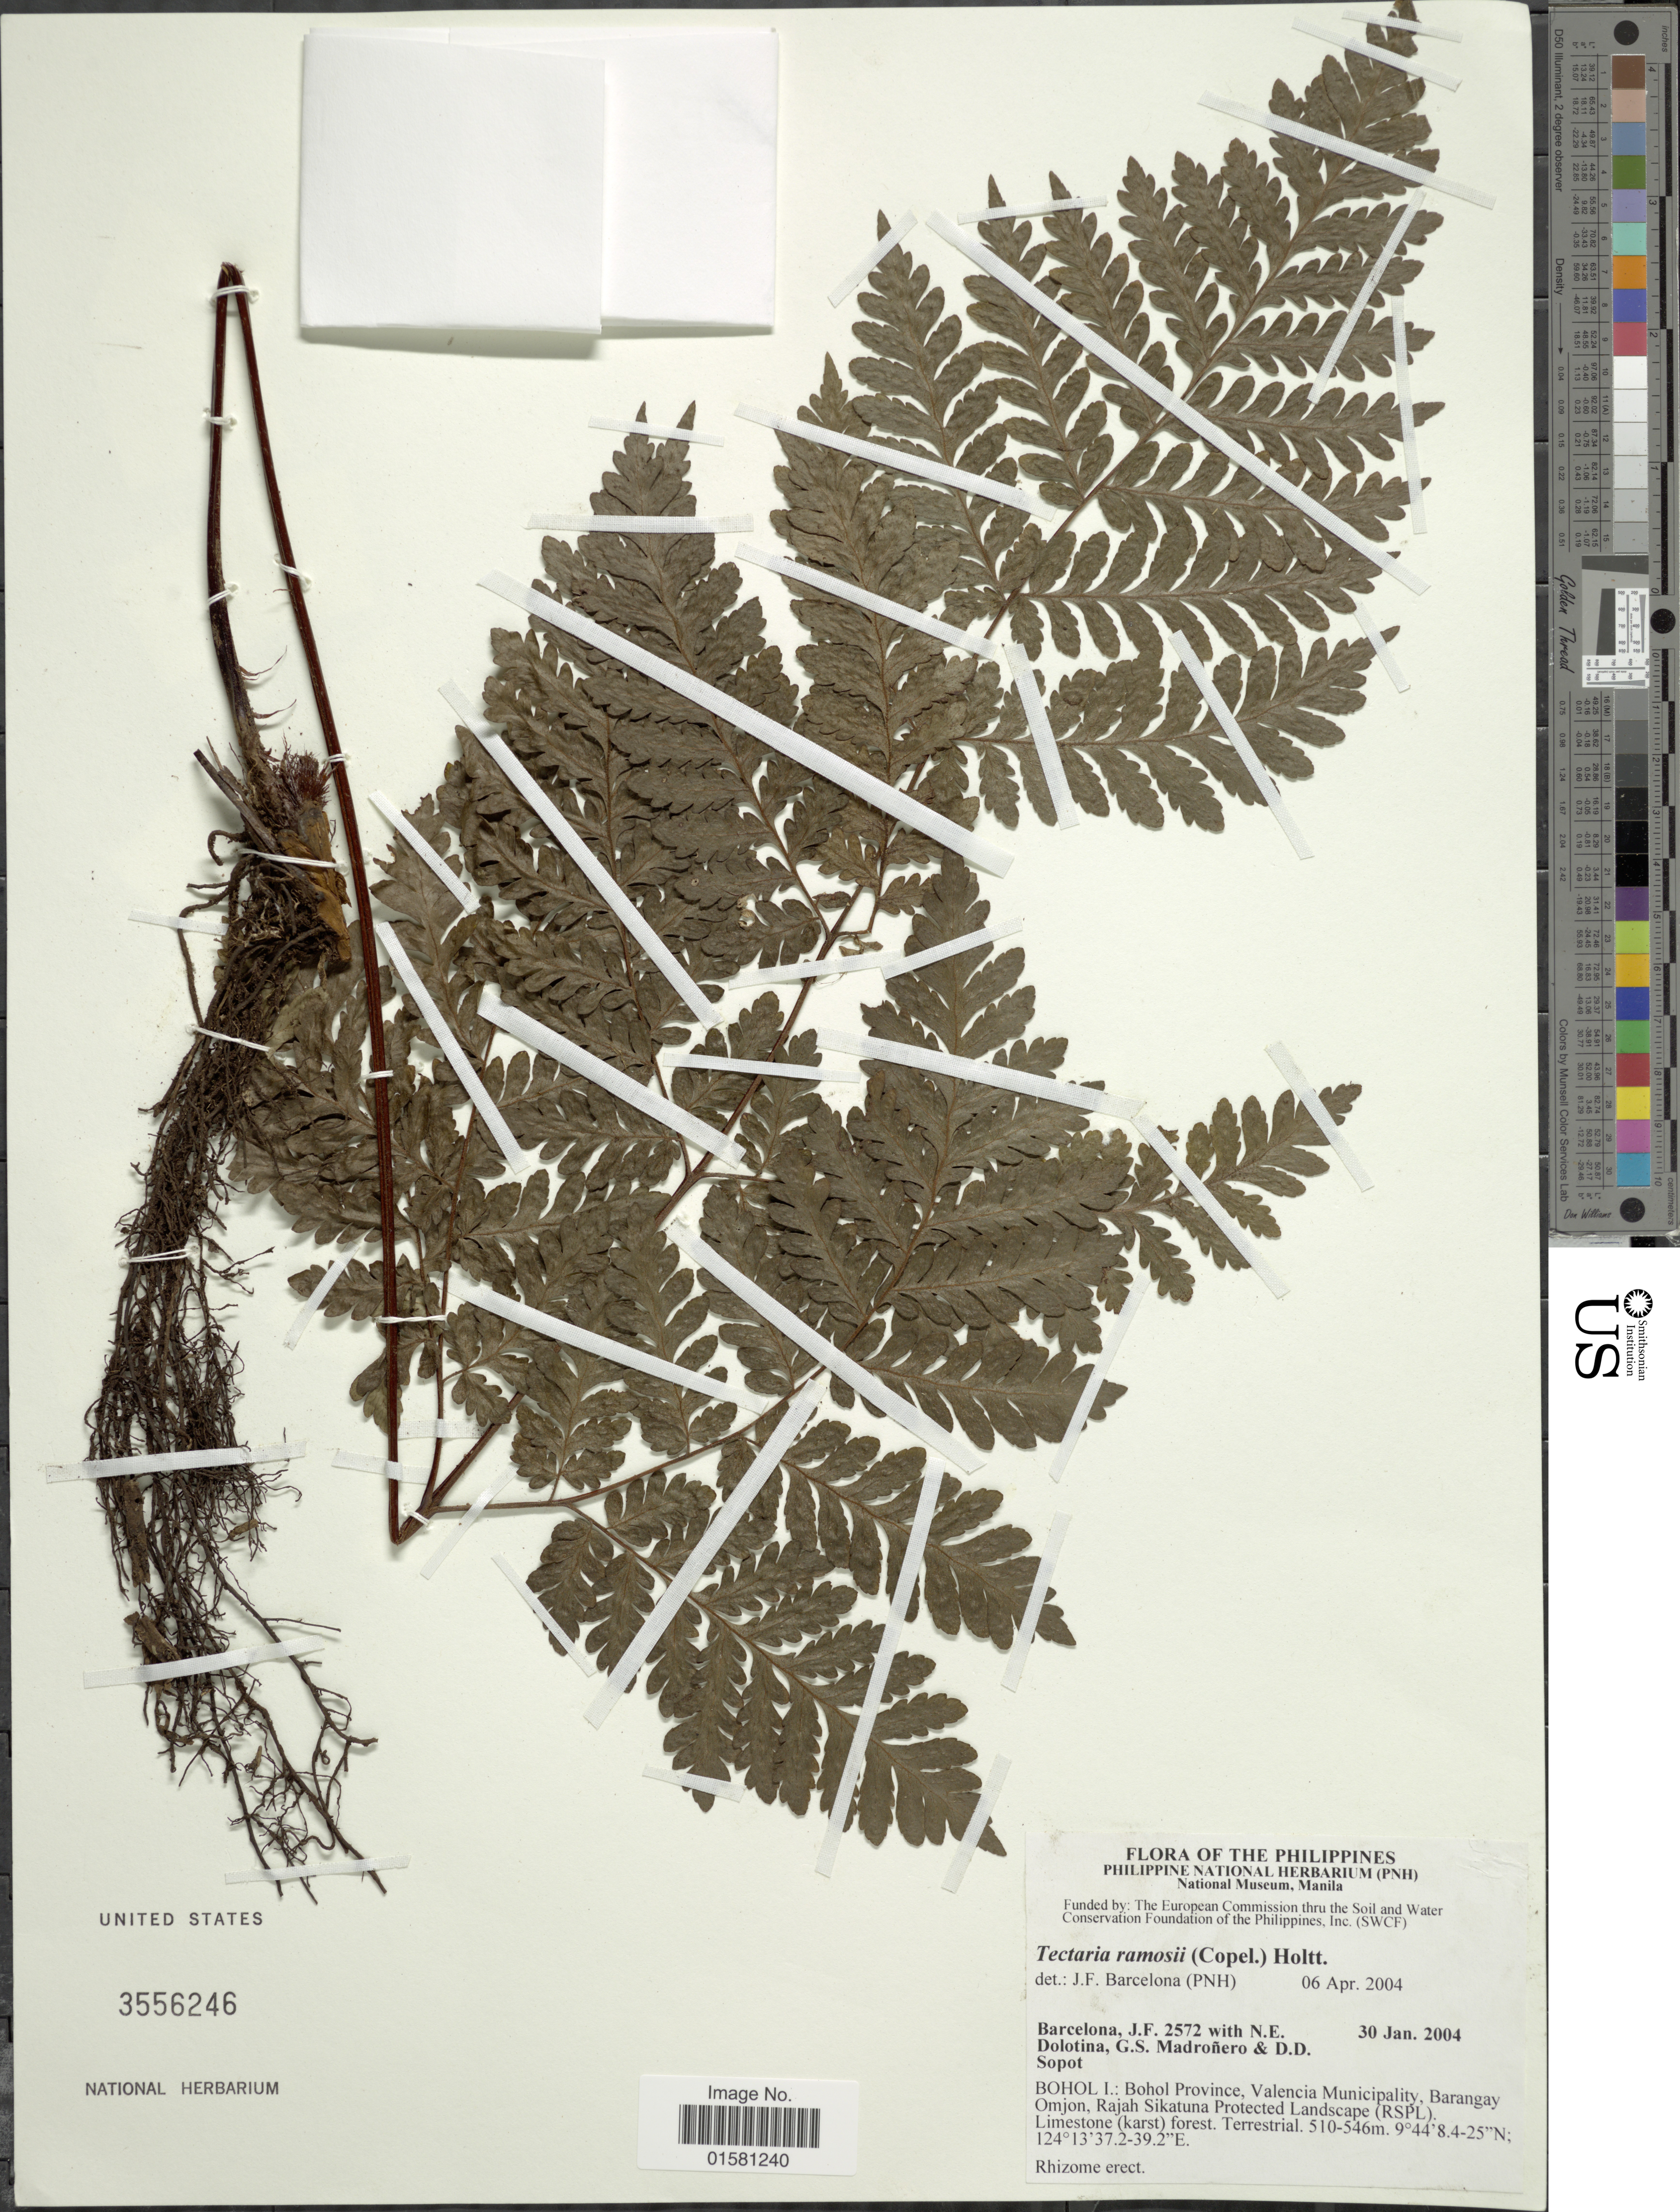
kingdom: Plantae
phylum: Tracheophyta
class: Polypodiopsida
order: Polypodiales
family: Tectariaceae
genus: Tectaria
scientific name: Tectaria ramosii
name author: (Colla)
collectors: J. F. Barcelona, N. Dolotina, G. Madroñero & D. Sopot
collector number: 2572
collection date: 2004-01-30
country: Philippines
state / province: Central Visayas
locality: Bohol I.: Bohol Province, Valencia Muncipality, Barangay Omjon, Rajah Sikatuna Protected Lanscape (RSPL)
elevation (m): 510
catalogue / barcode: US 3556246